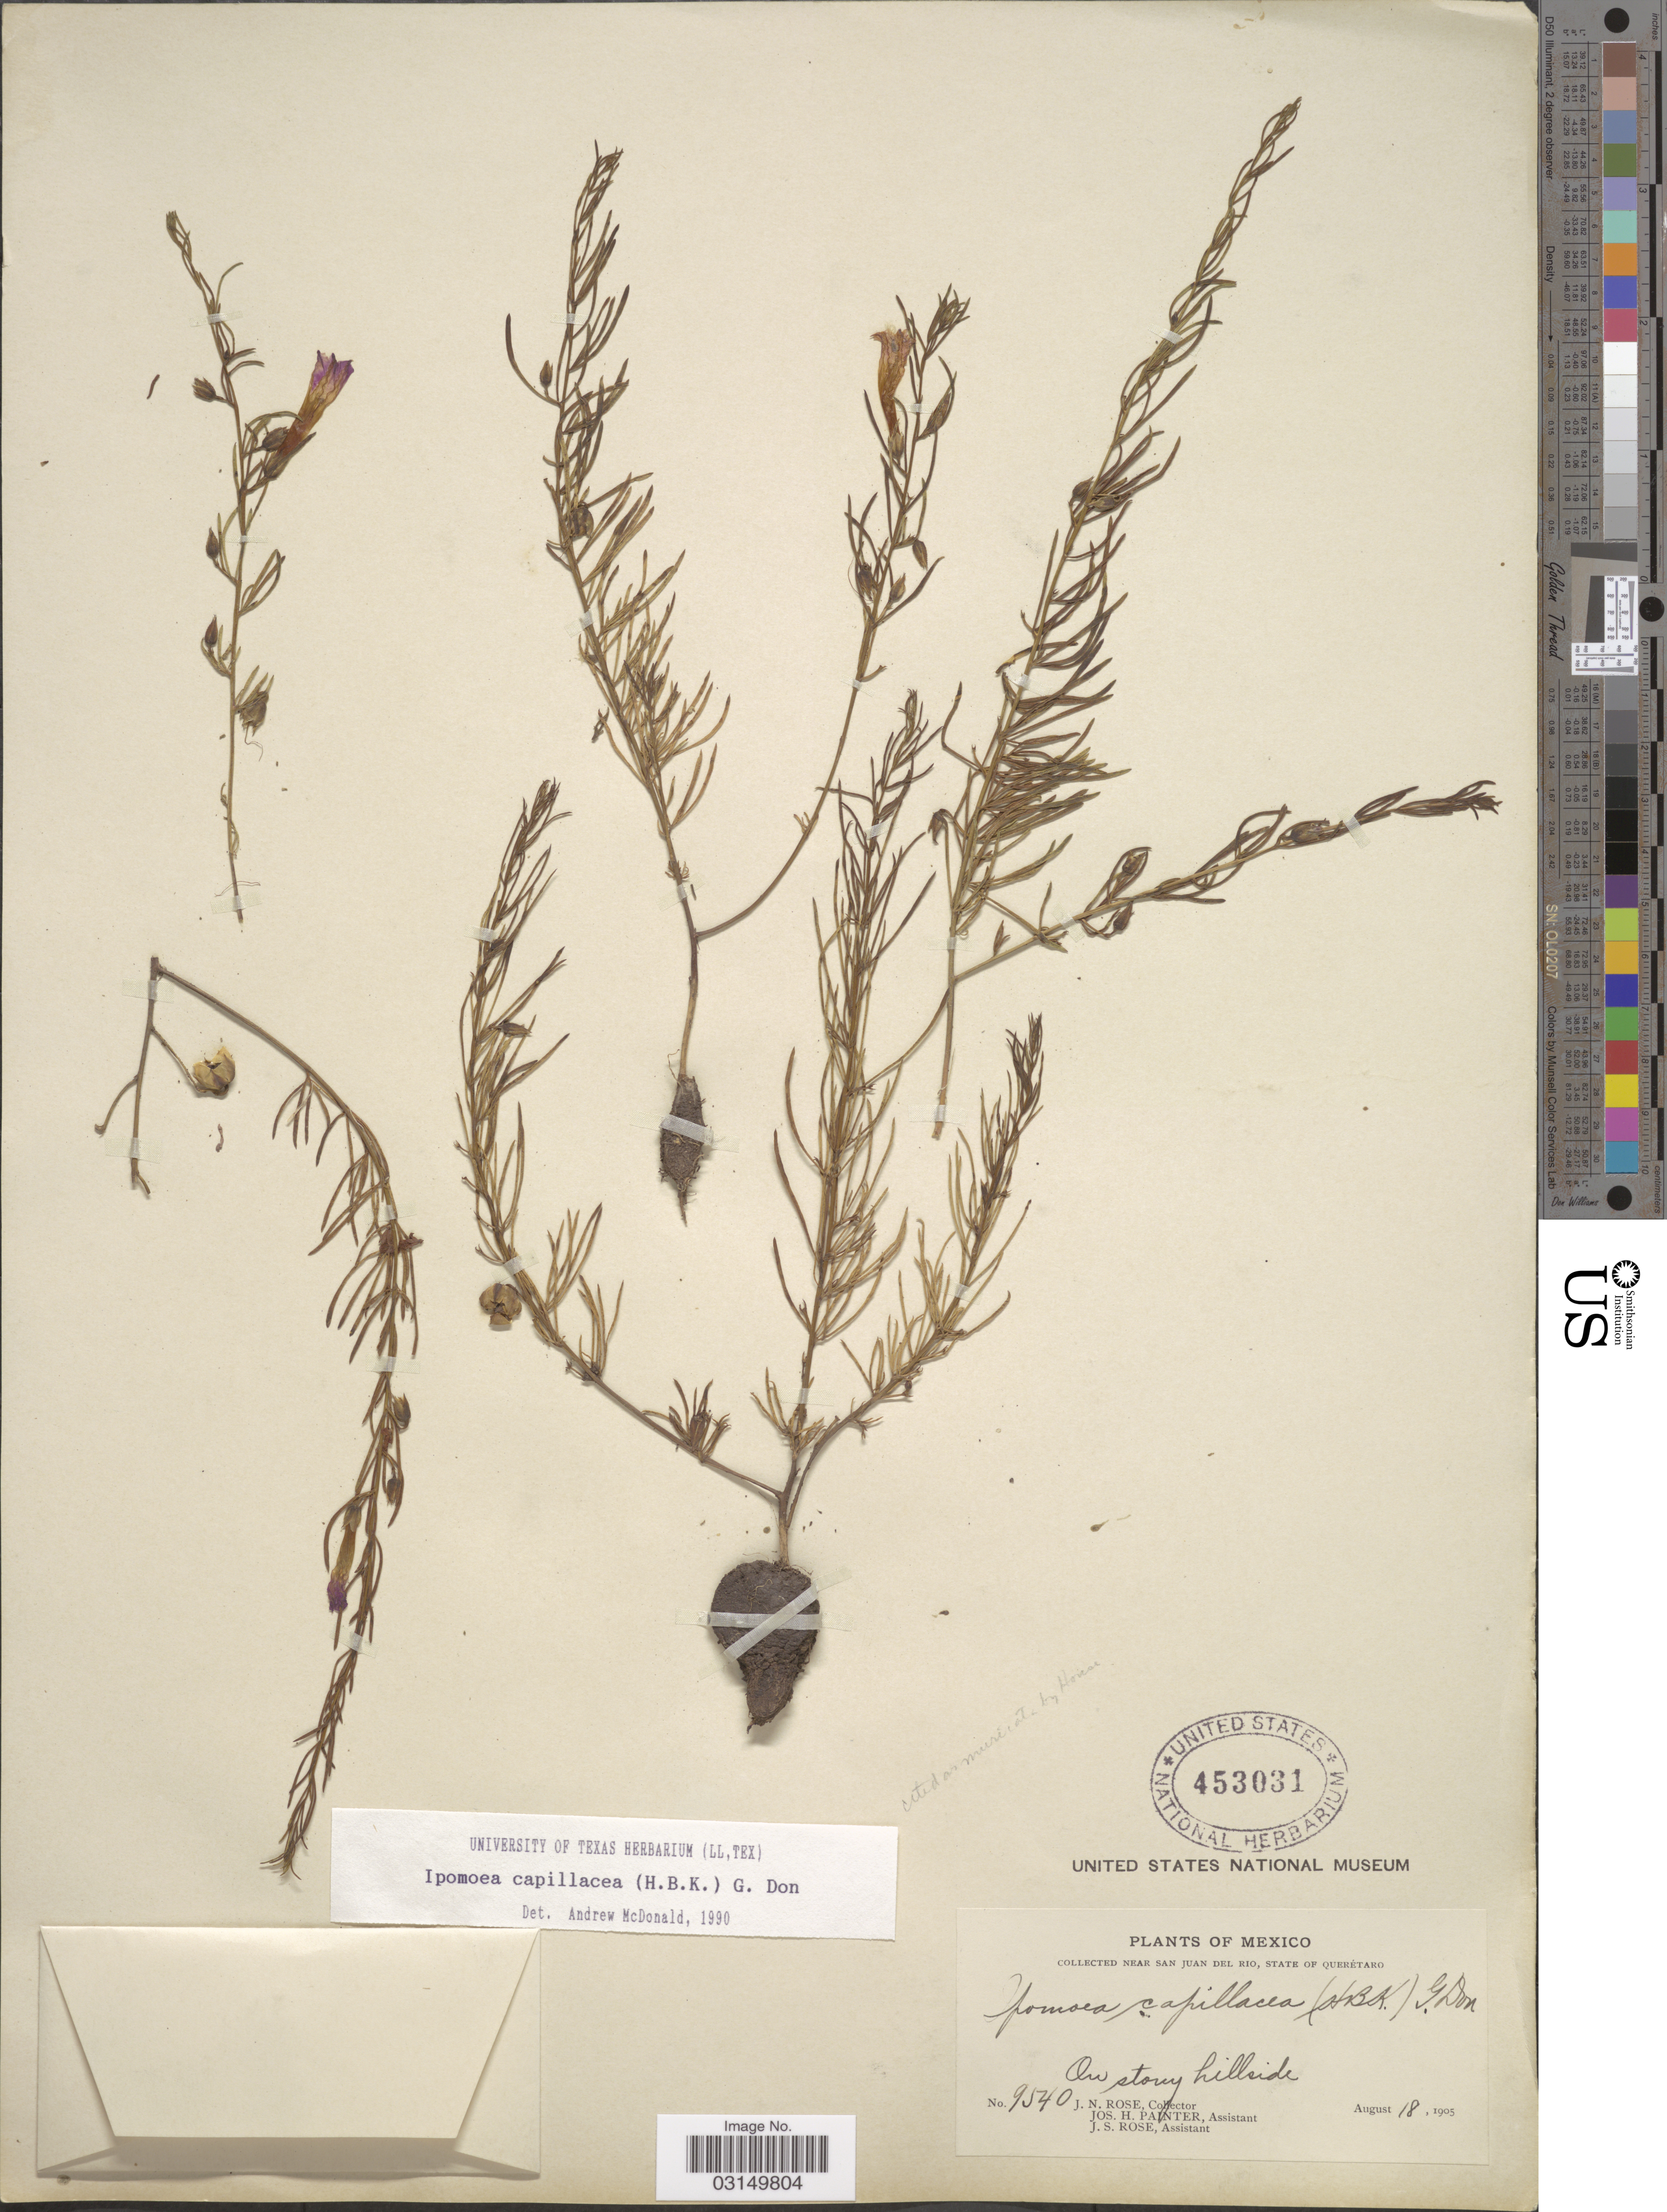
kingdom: Plantae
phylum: Tracheophyta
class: Magnoliopsida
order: Solanales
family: Convolvulaceae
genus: Ipomoea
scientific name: Ipomoea capillacea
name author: (Kunth) G. Don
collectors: J. N. Rose, J. H. Painter & J. S. Rose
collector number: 9540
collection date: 1905-08-18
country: Mexico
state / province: Querétaro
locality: Near San Juan Del Rio, State of Querétaro, On stony hillside.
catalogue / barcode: US 453031